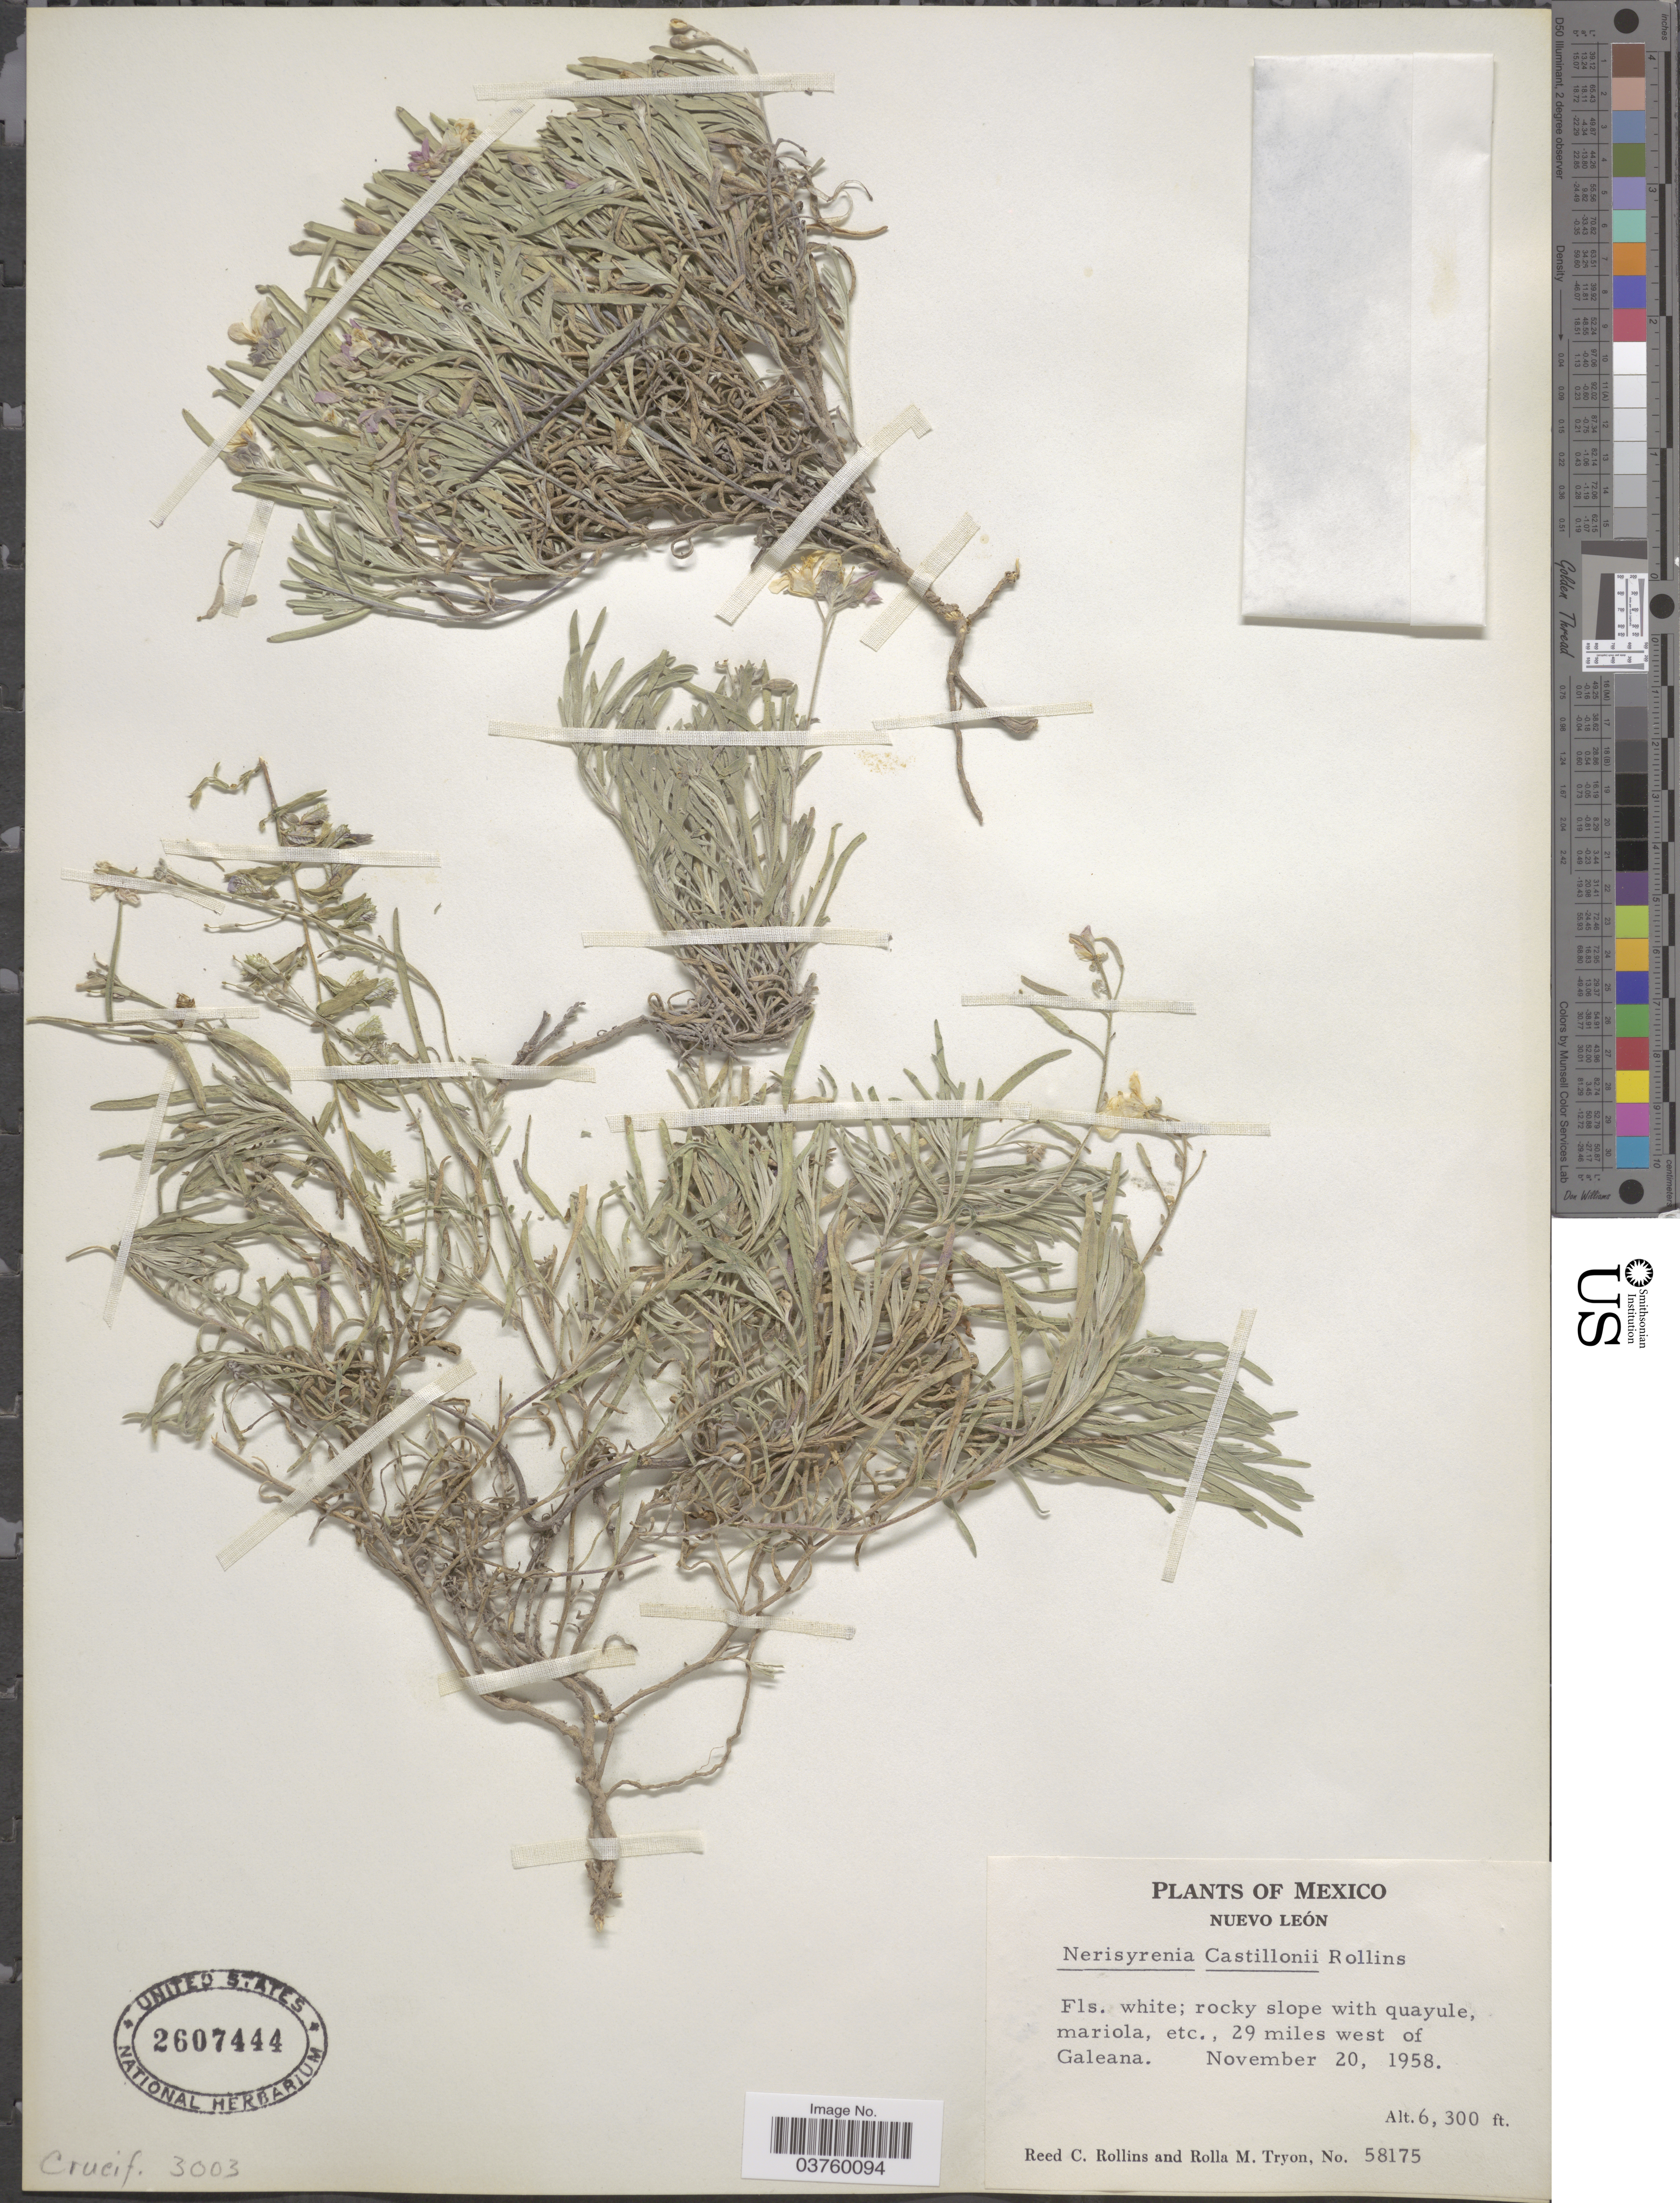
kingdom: Plantae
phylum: Tracheophyta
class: Magnoliopsida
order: Brassicales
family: Brassicaceae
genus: Nerisyrenia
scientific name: Nerisyrenia castillonii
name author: Rollins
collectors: R. C. Rollins & R. M. Tryon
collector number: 58175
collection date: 1958-11-20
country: Mexico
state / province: Nuevo León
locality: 29 miles west of Galeana.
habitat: rocky slope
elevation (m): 1920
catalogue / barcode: US 2607444